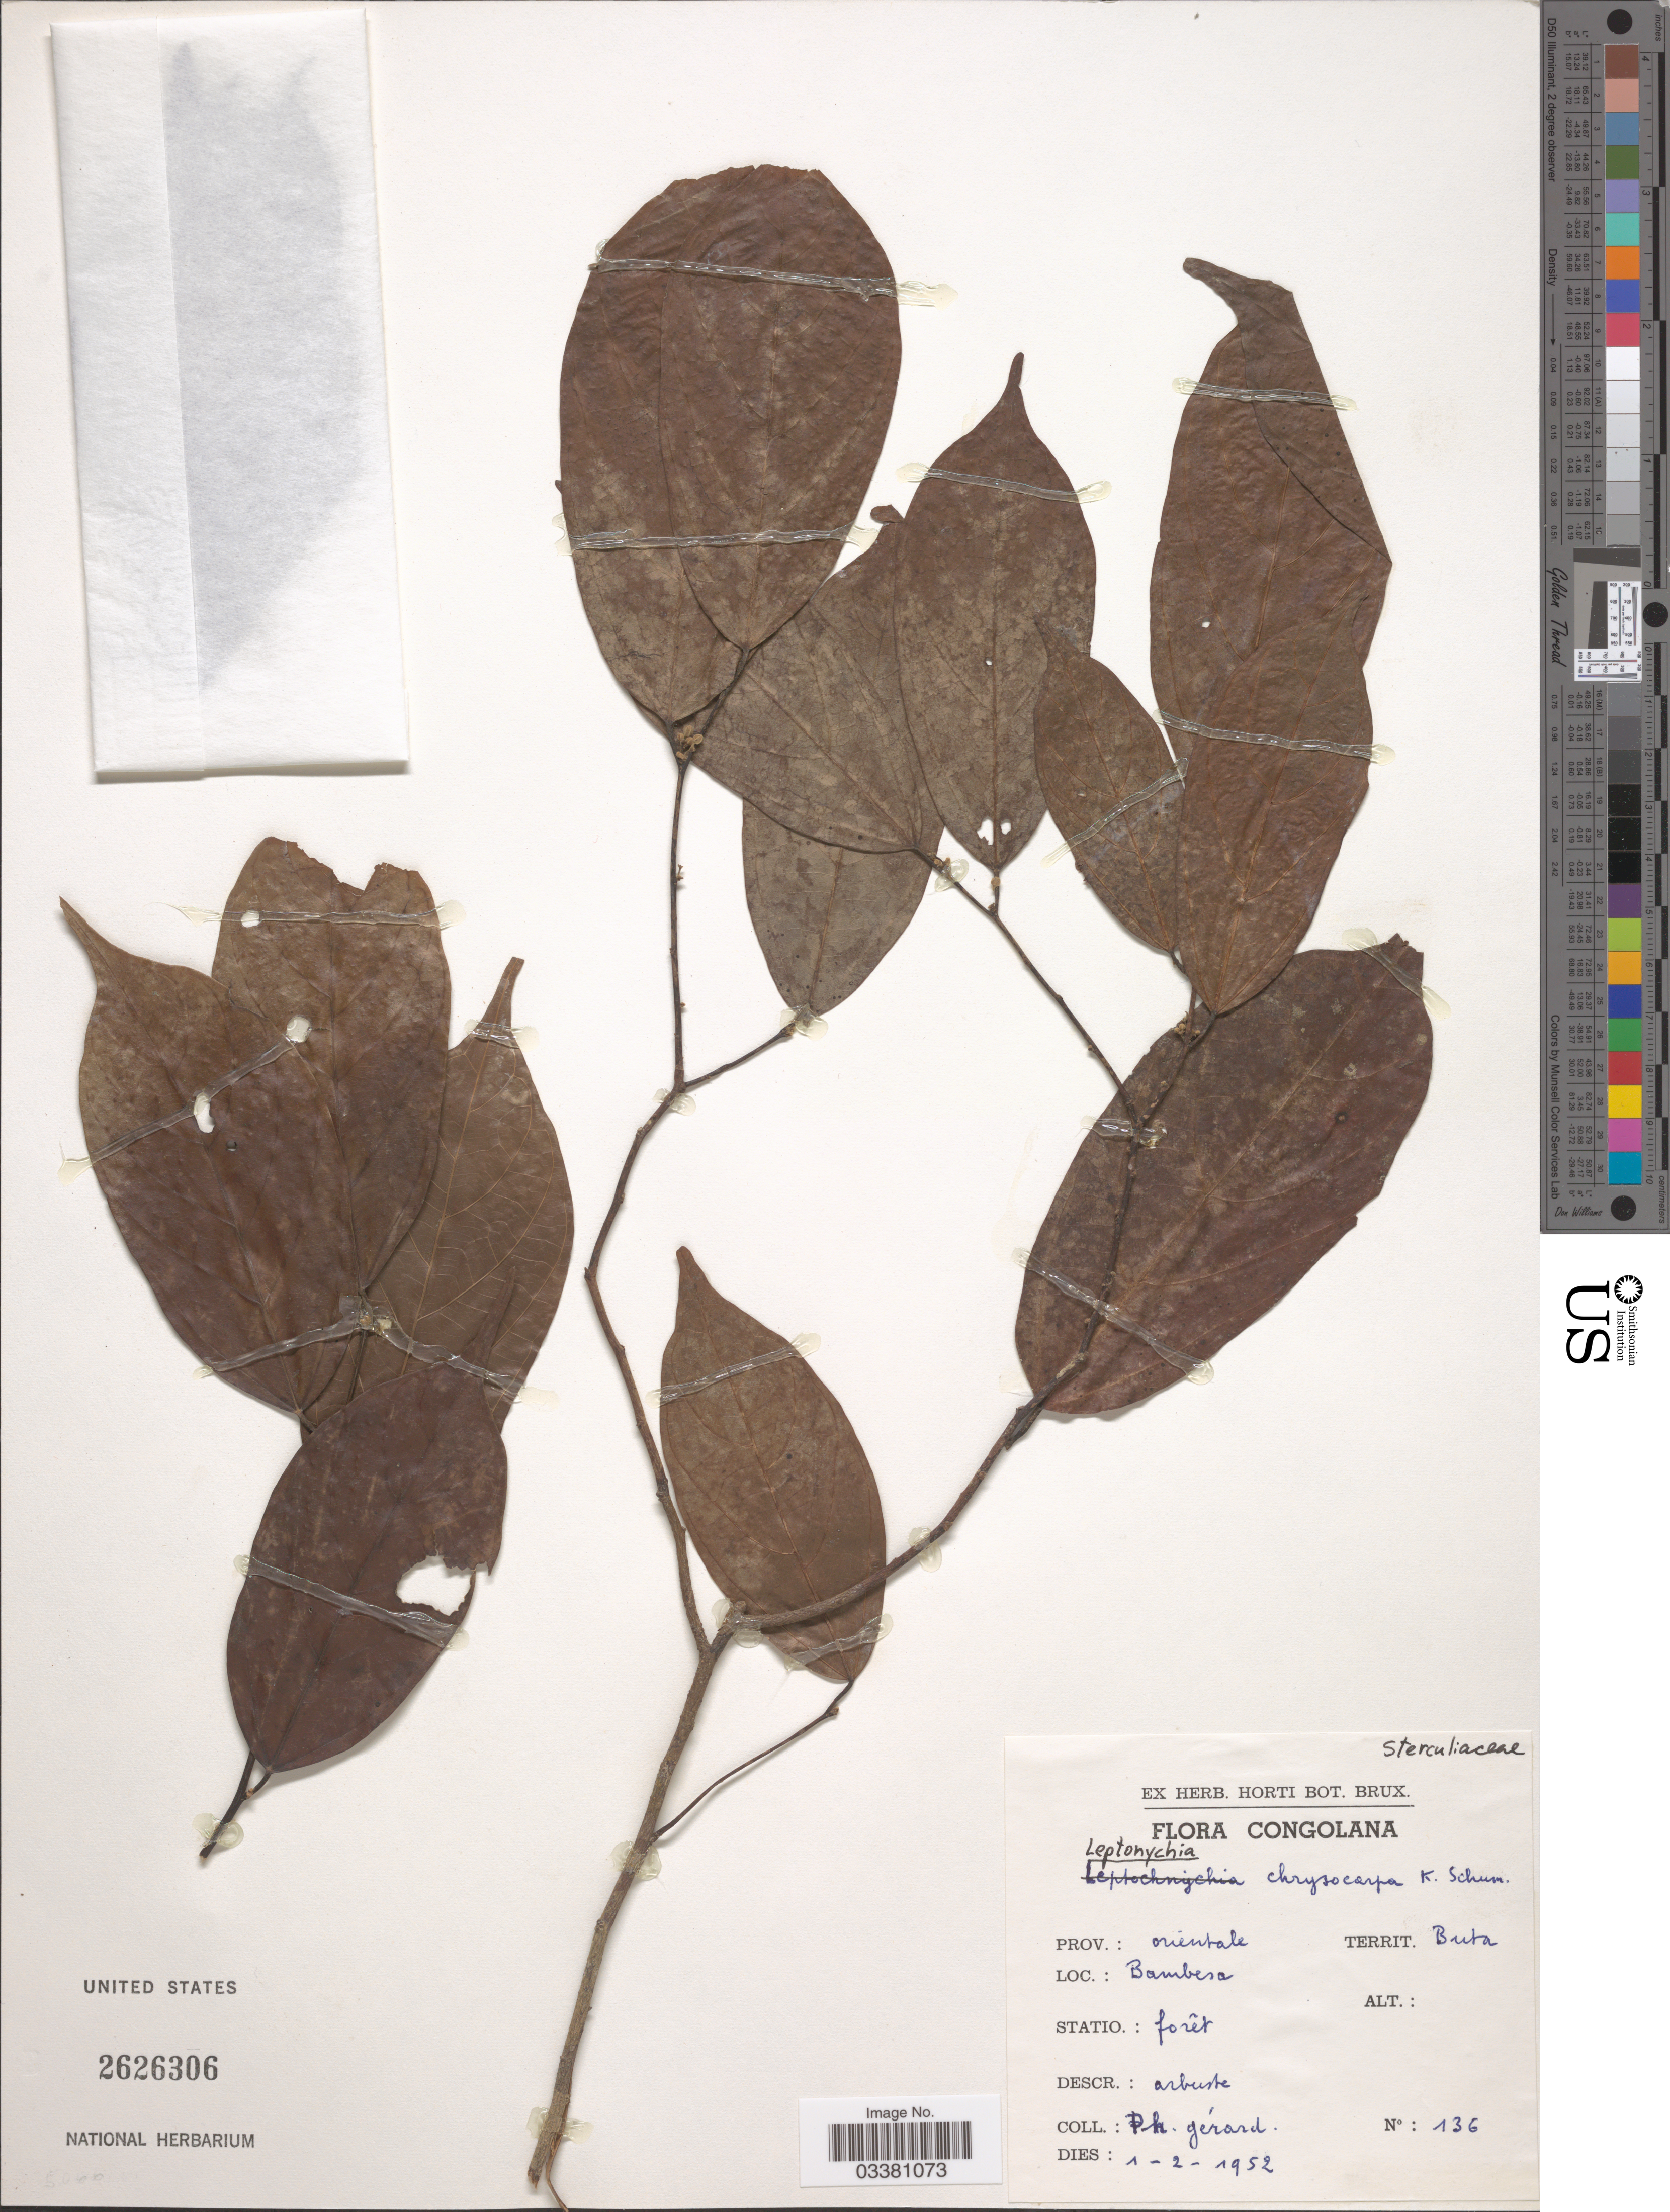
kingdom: Plantae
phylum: Tracheophyta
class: Magnoliopsida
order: Malvales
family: Malvaceae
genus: Leptonychia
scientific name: Leptonychia chrysocarpa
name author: K. Schum.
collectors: P. Gerard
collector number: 136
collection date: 1952-02-01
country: Congo, Democratic Republic of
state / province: Bas-Uele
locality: Congolana. Territ. Buta. Bambesa.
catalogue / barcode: US 2626306